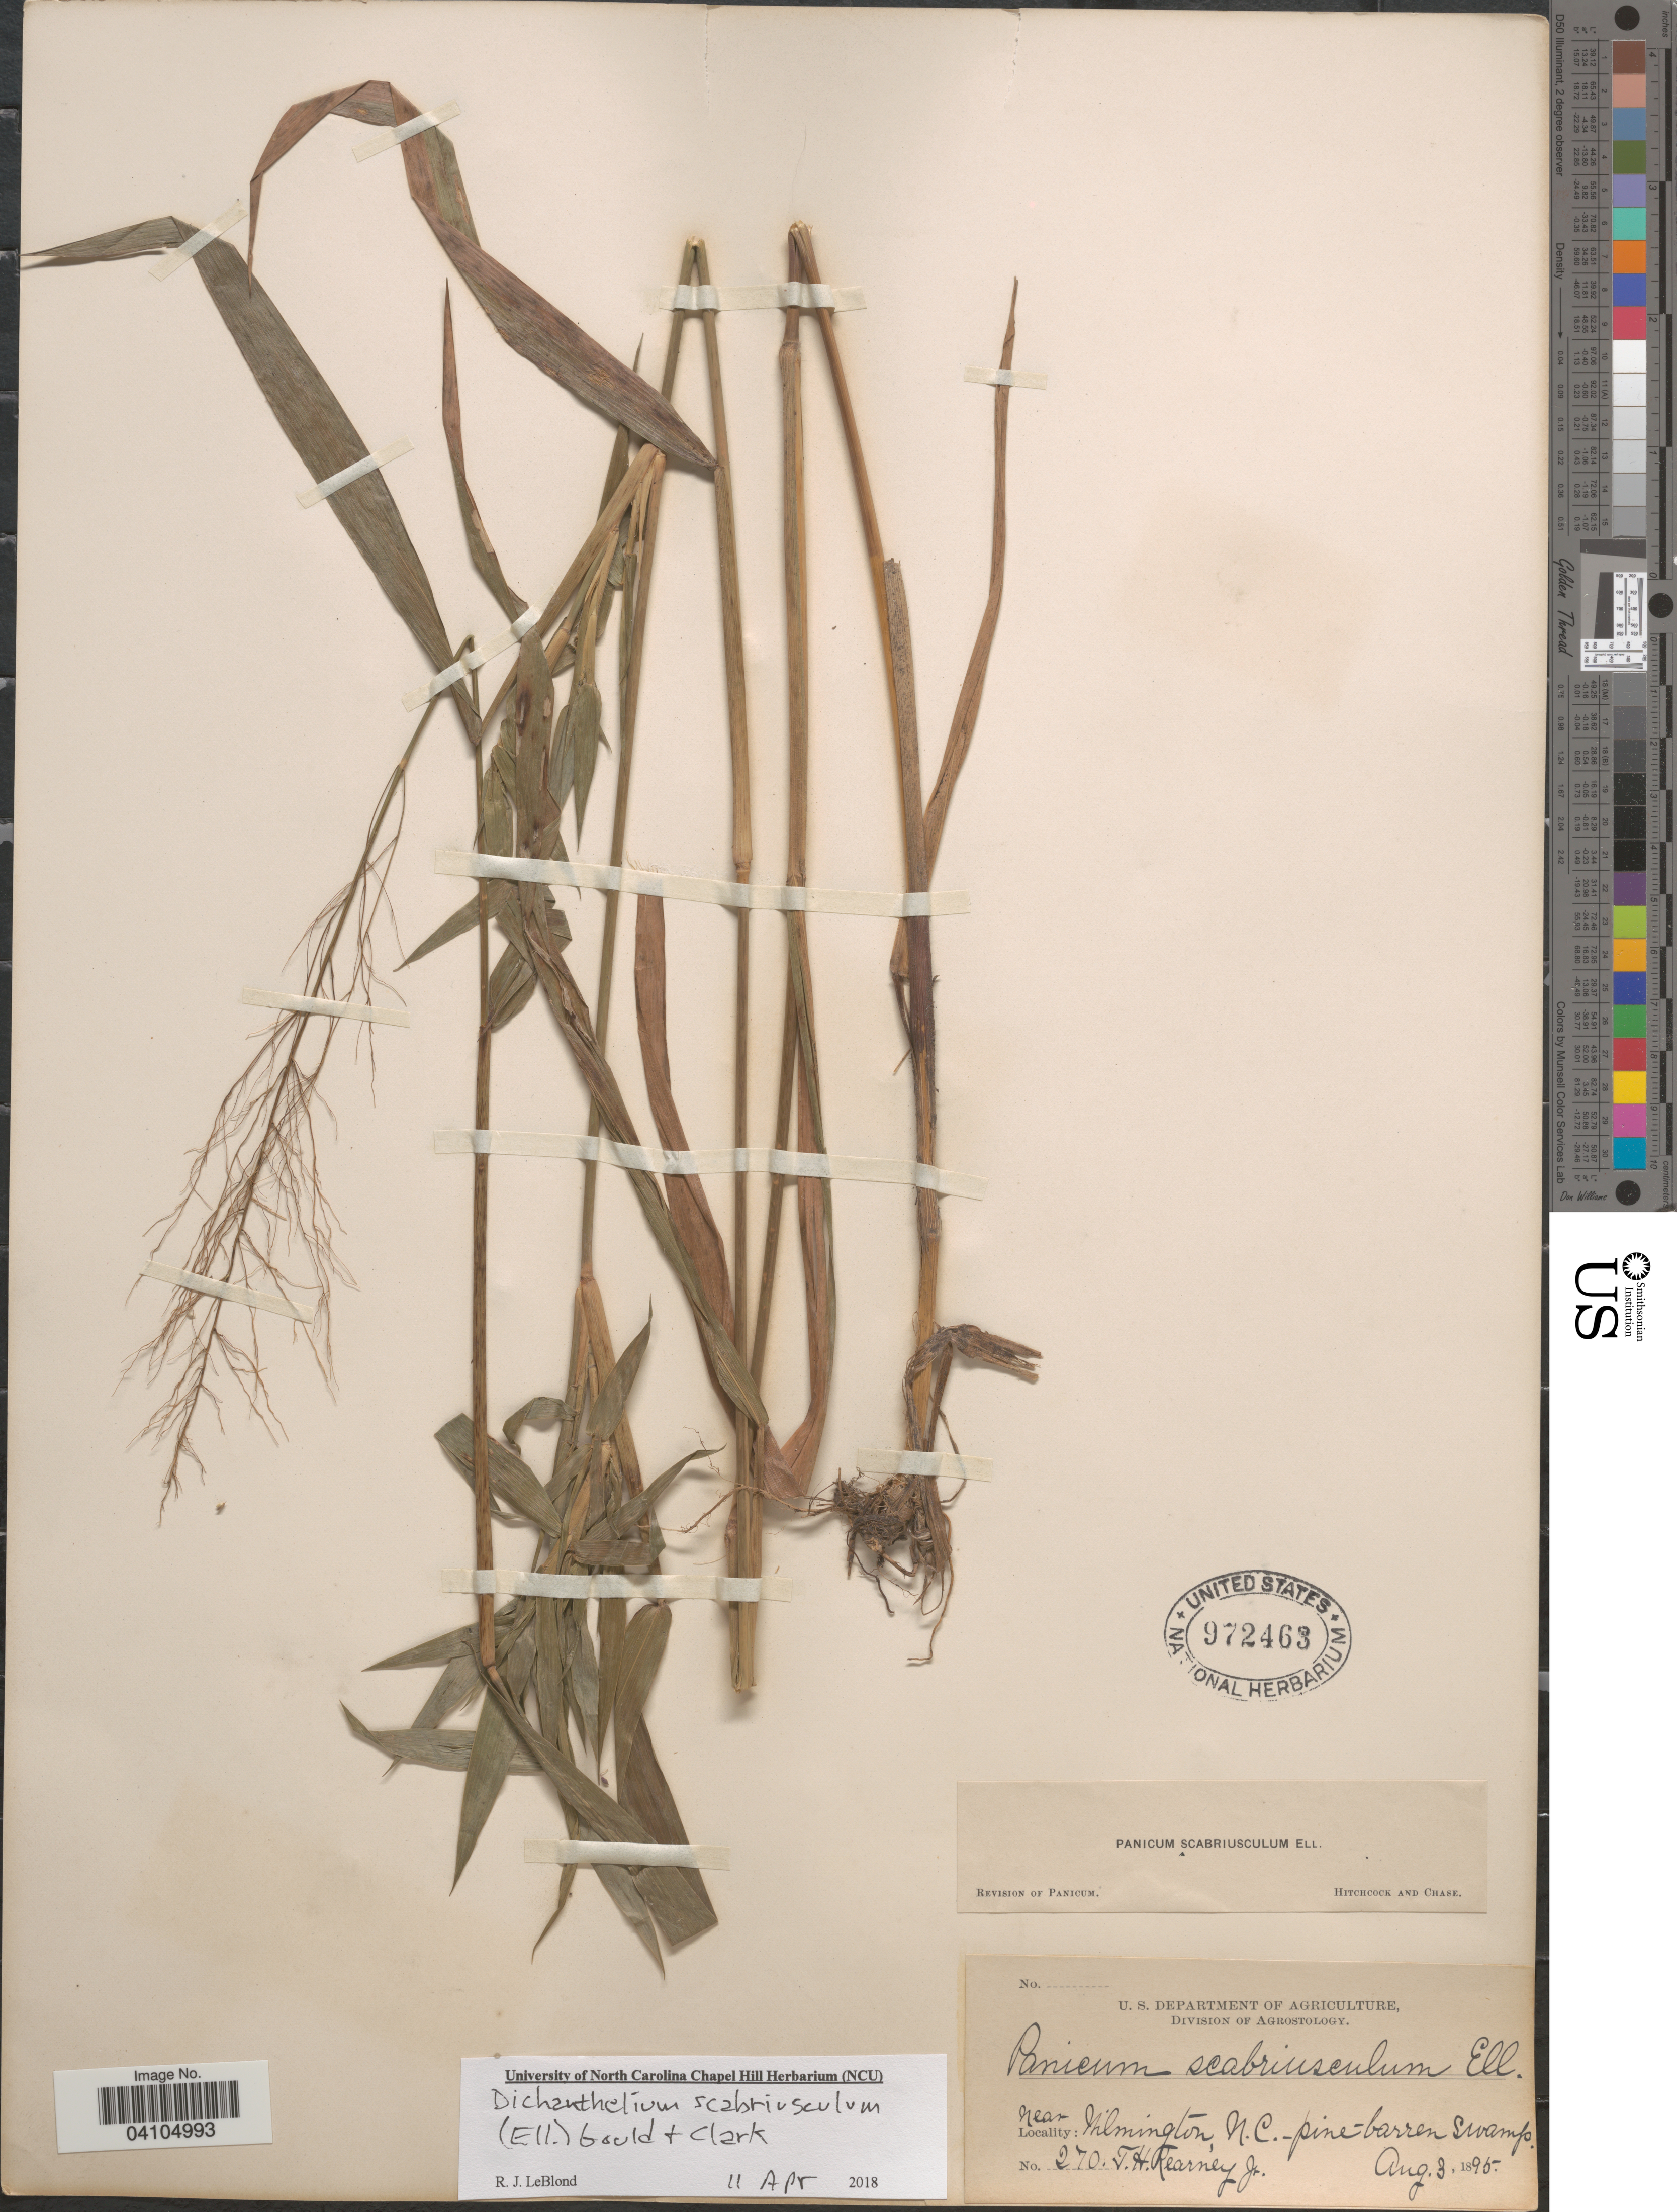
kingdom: Plantae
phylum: Tracheophyta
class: Liliopsida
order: Poales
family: Poaceae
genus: Dichanthelium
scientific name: Dichanthelium scabriusculum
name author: (Elliott) Gould & C.A. Clark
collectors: T. H. Kearney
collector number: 270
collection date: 1895-08-03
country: United States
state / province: North Carolina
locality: Near Wilmington.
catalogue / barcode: US 972463